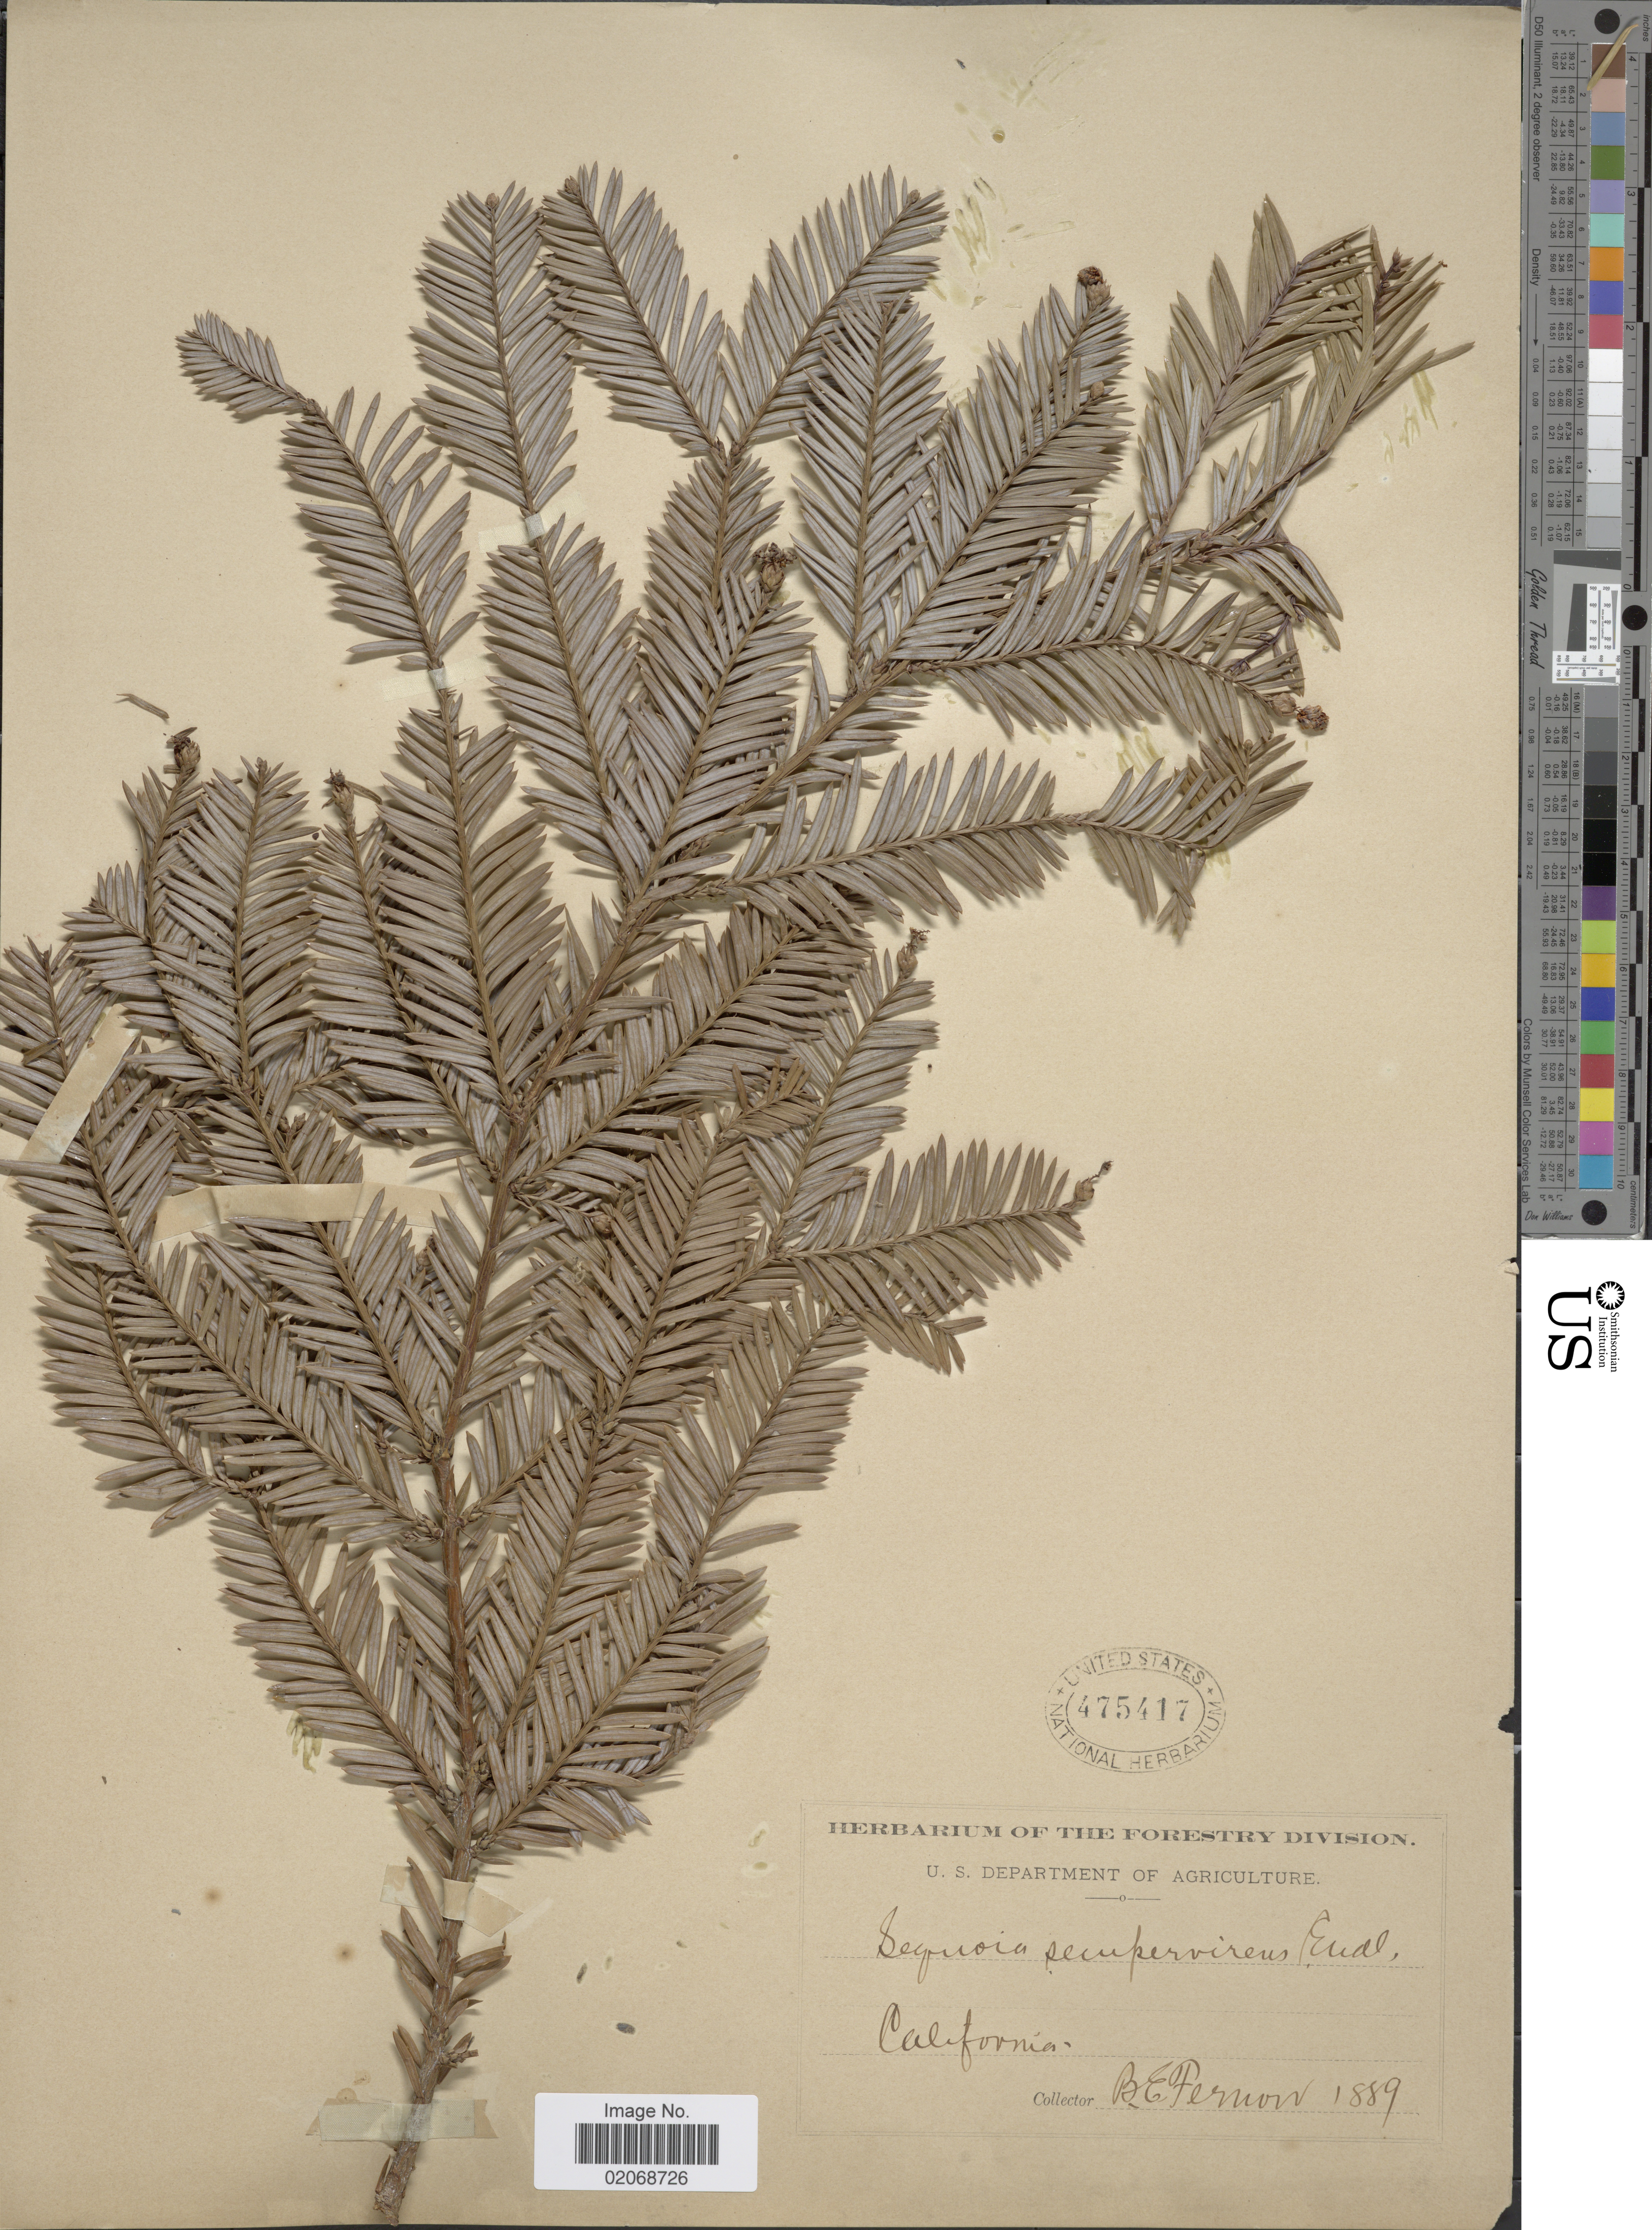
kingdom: Plantae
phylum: Tracheophyta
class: Pinopsida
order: Pinales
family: Cupressaceae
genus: Sequoia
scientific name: Sequoia sempervirens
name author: (D. Don) Endl.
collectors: B. Fernow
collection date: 1889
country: United States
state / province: California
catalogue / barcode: US 475417